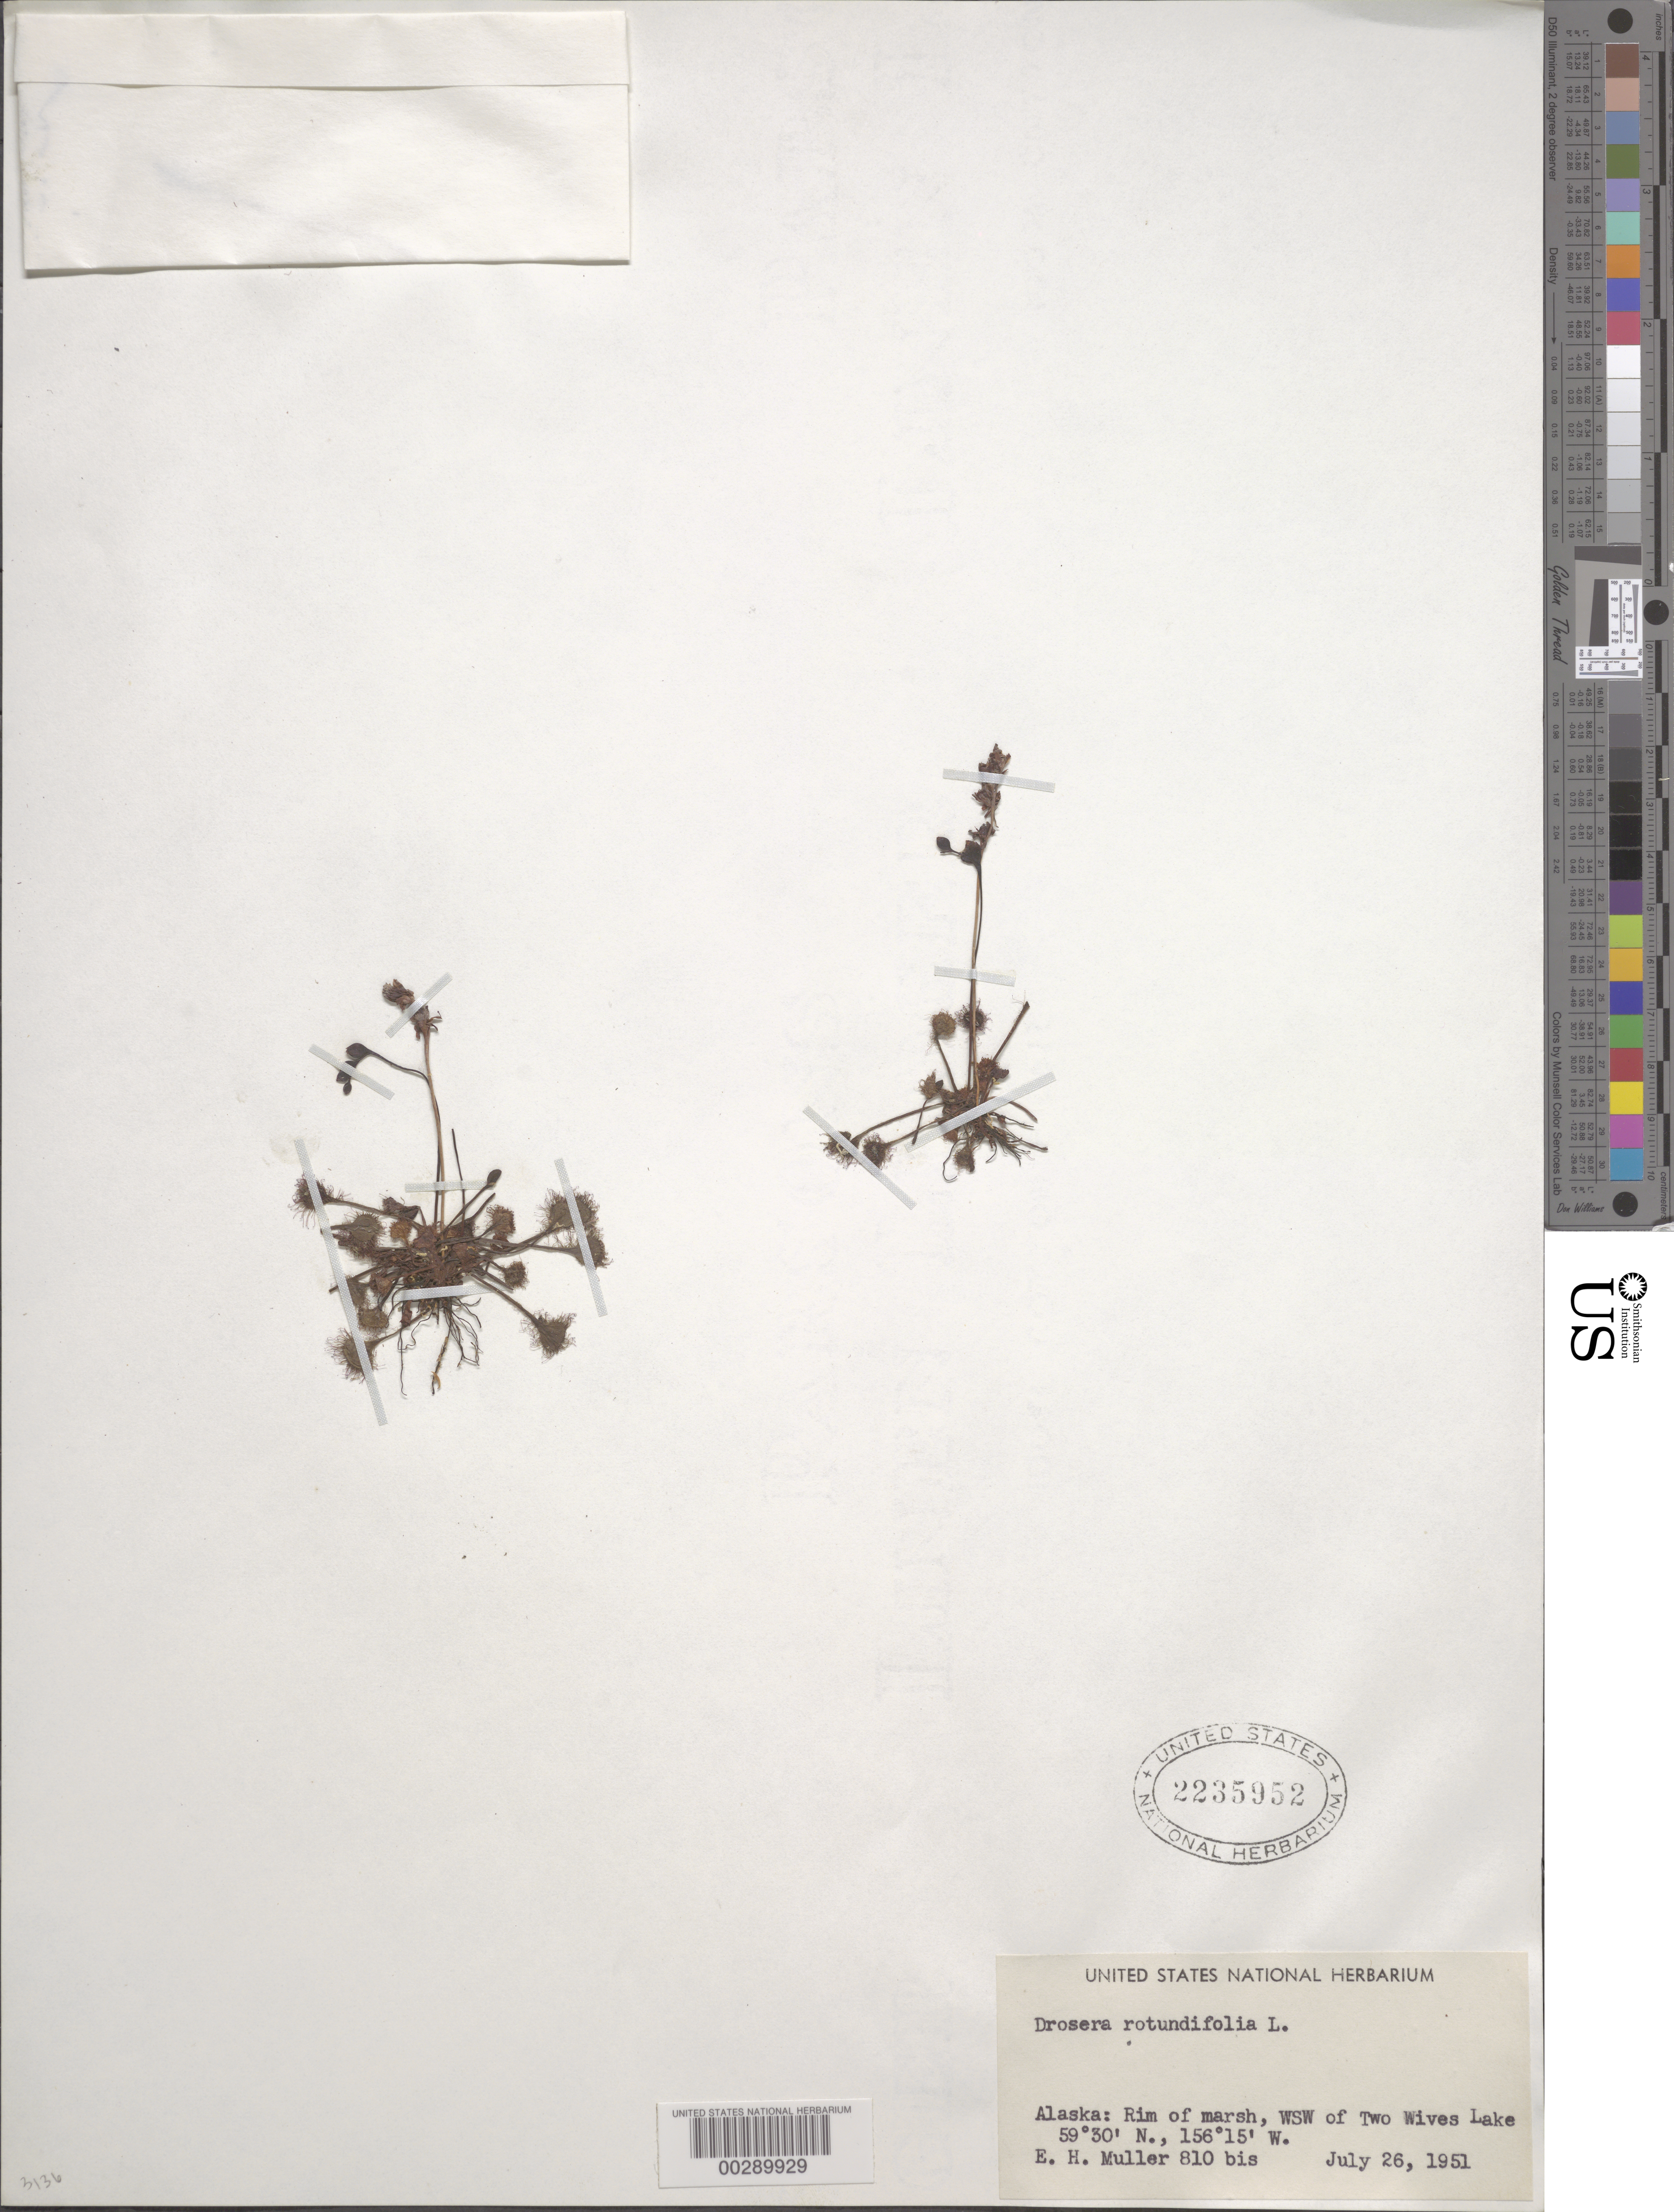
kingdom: Plantae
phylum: Tracheophyta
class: Magnoliopsida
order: Caryophyllales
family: Droseraceae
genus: Drosera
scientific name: Drosera rotundifolia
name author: L.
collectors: E. H. Muller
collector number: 810 Bis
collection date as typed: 26 Jul 1951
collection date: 1951-07-26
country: United States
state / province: Alaska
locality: Wsw of two wives lake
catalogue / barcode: US 2235952